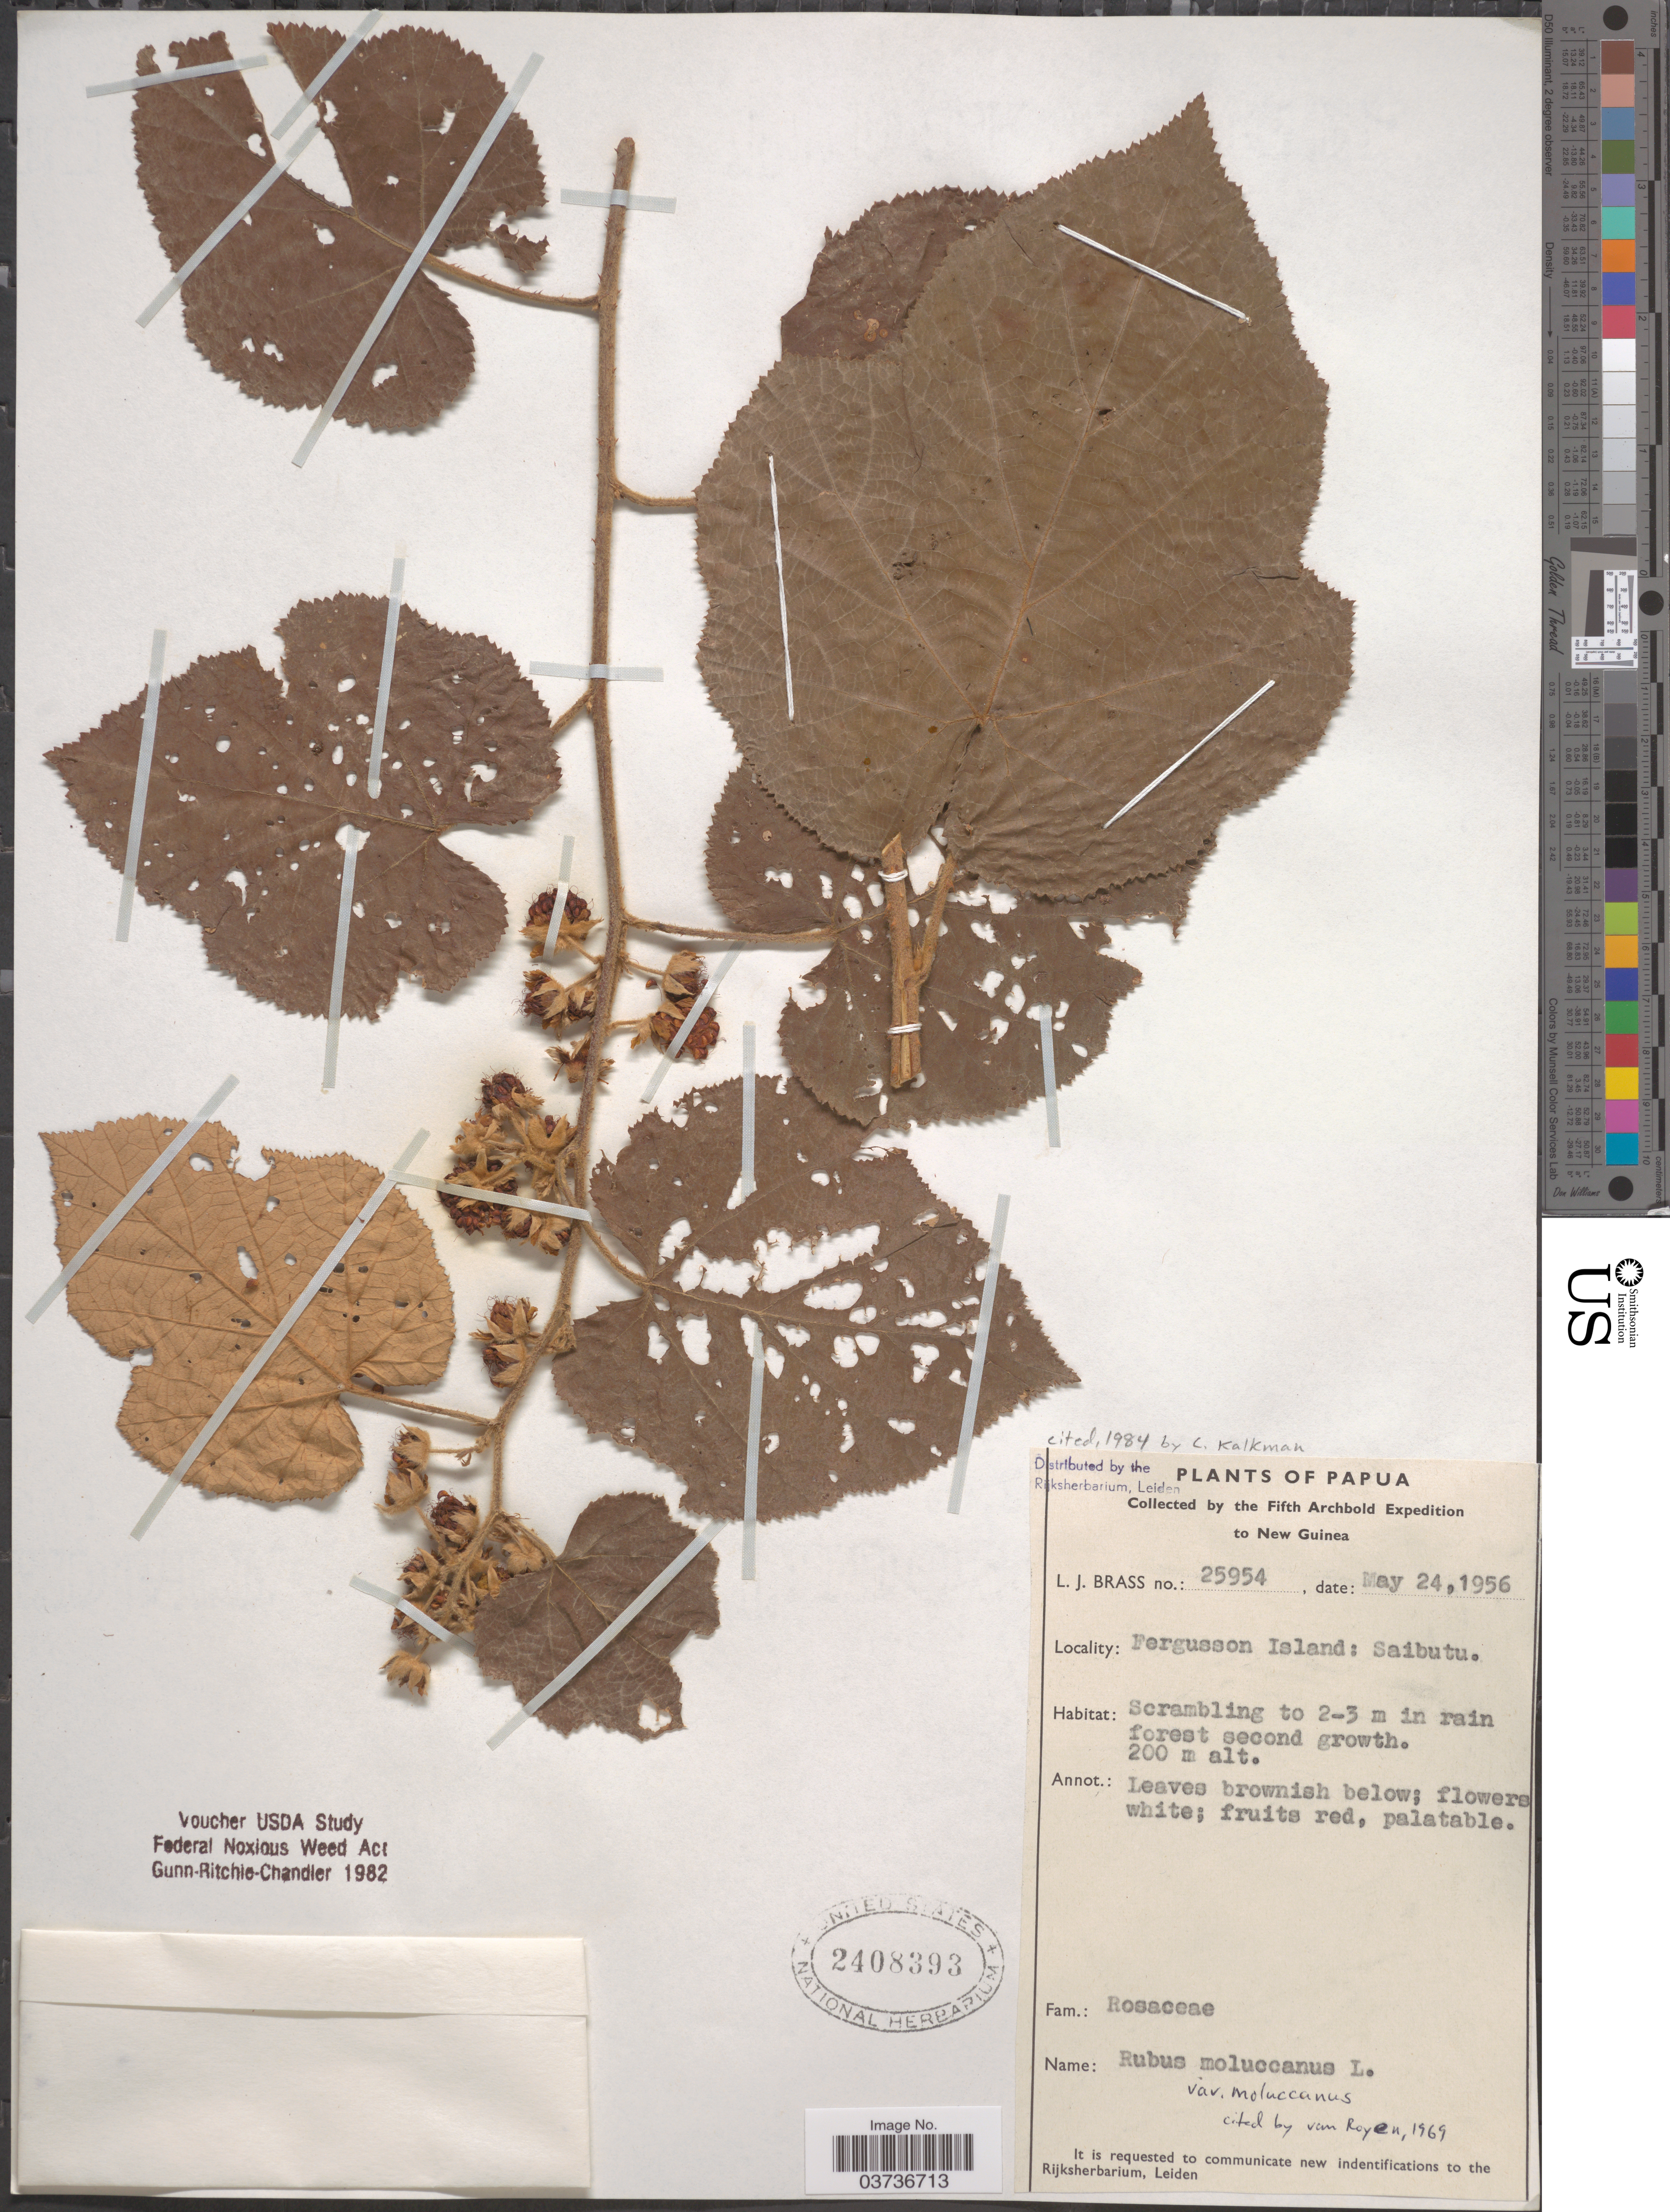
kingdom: Plantae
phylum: Tracheophyta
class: Magnoliopsida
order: Rosales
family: Rosaceae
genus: Rubus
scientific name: Rubus moluccanus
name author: L.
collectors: L. J. Brass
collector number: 25954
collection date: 1956-05-24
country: Papua New Guinea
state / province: Milne Bay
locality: Papua. Fergusson Island: Saibutu.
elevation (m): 200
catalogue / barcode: US 2408393